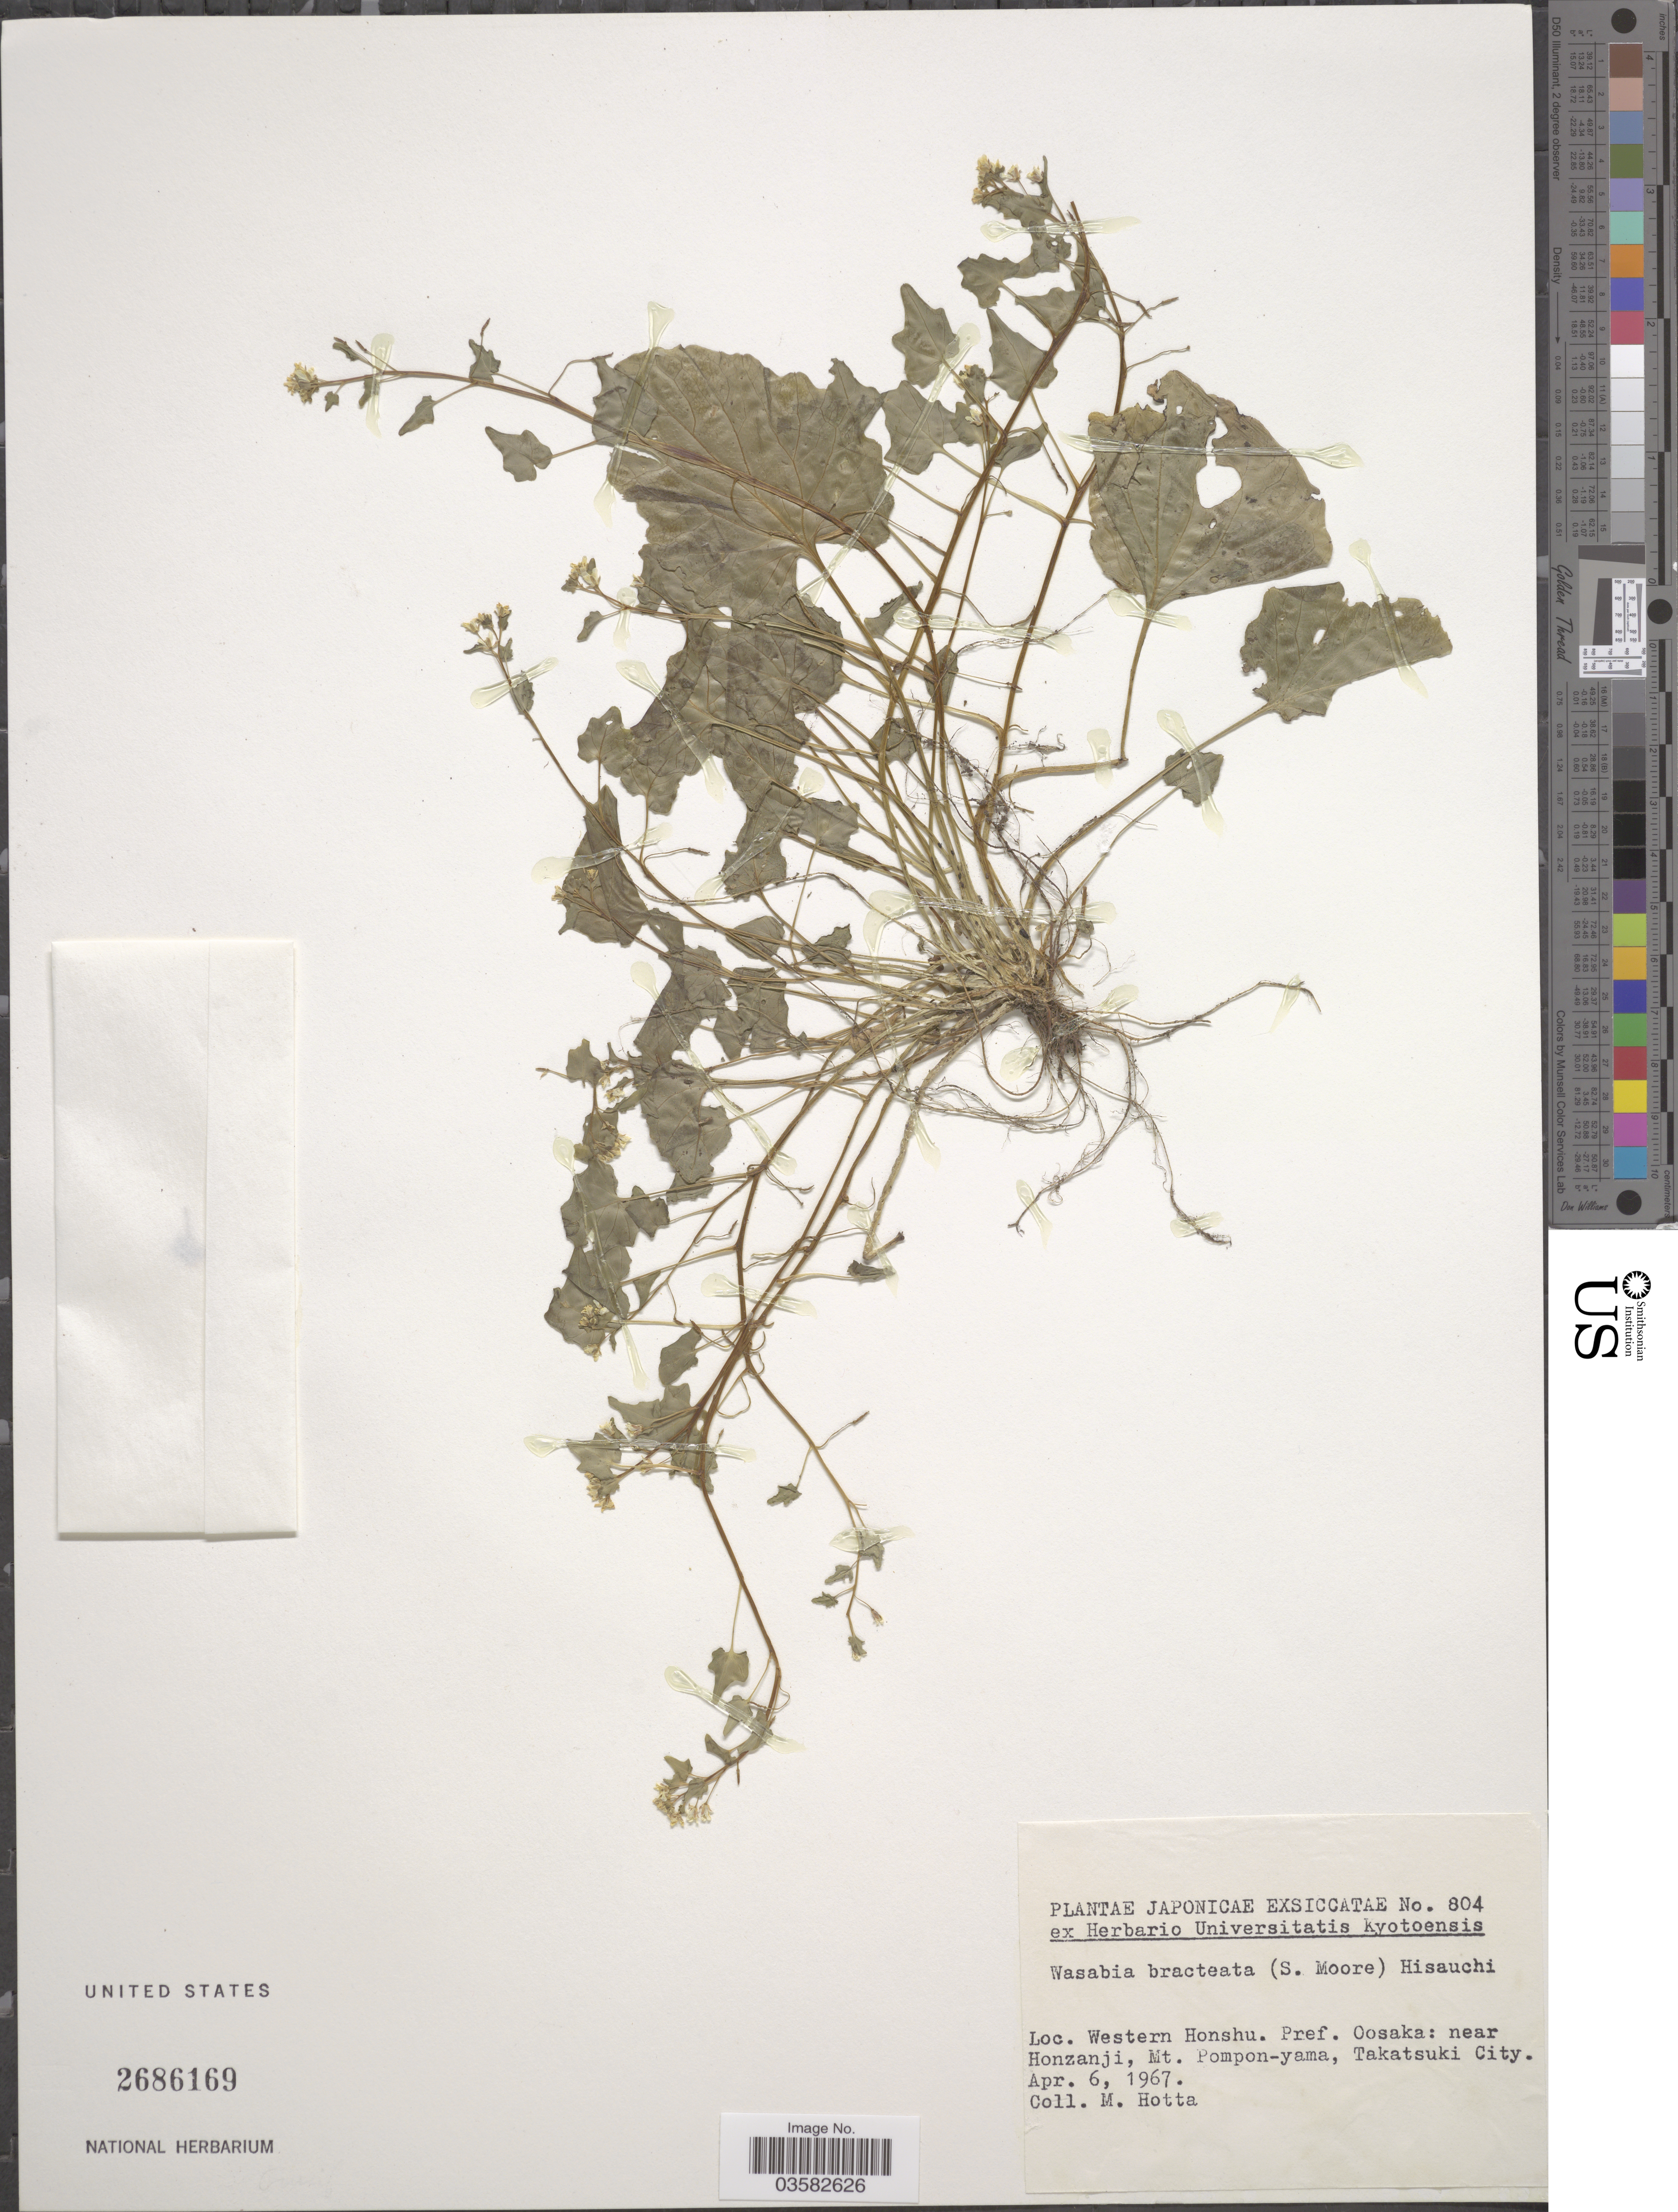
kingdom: Plantae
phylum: Tracheophyta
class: Magnoliopsida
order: Brassicales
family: Brassicaceae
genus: Eutrema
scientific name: Eutrema bracteatum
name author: (S. Moore) Koidz.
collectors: M. Hotta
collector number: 804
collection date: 1967-04-06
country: Japan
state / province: Osaka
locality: Western Honshu. Pref. Oosaka: near Honzanji, Mt. Pompon-yama, Takatsuki City.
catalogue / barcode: US 2686169